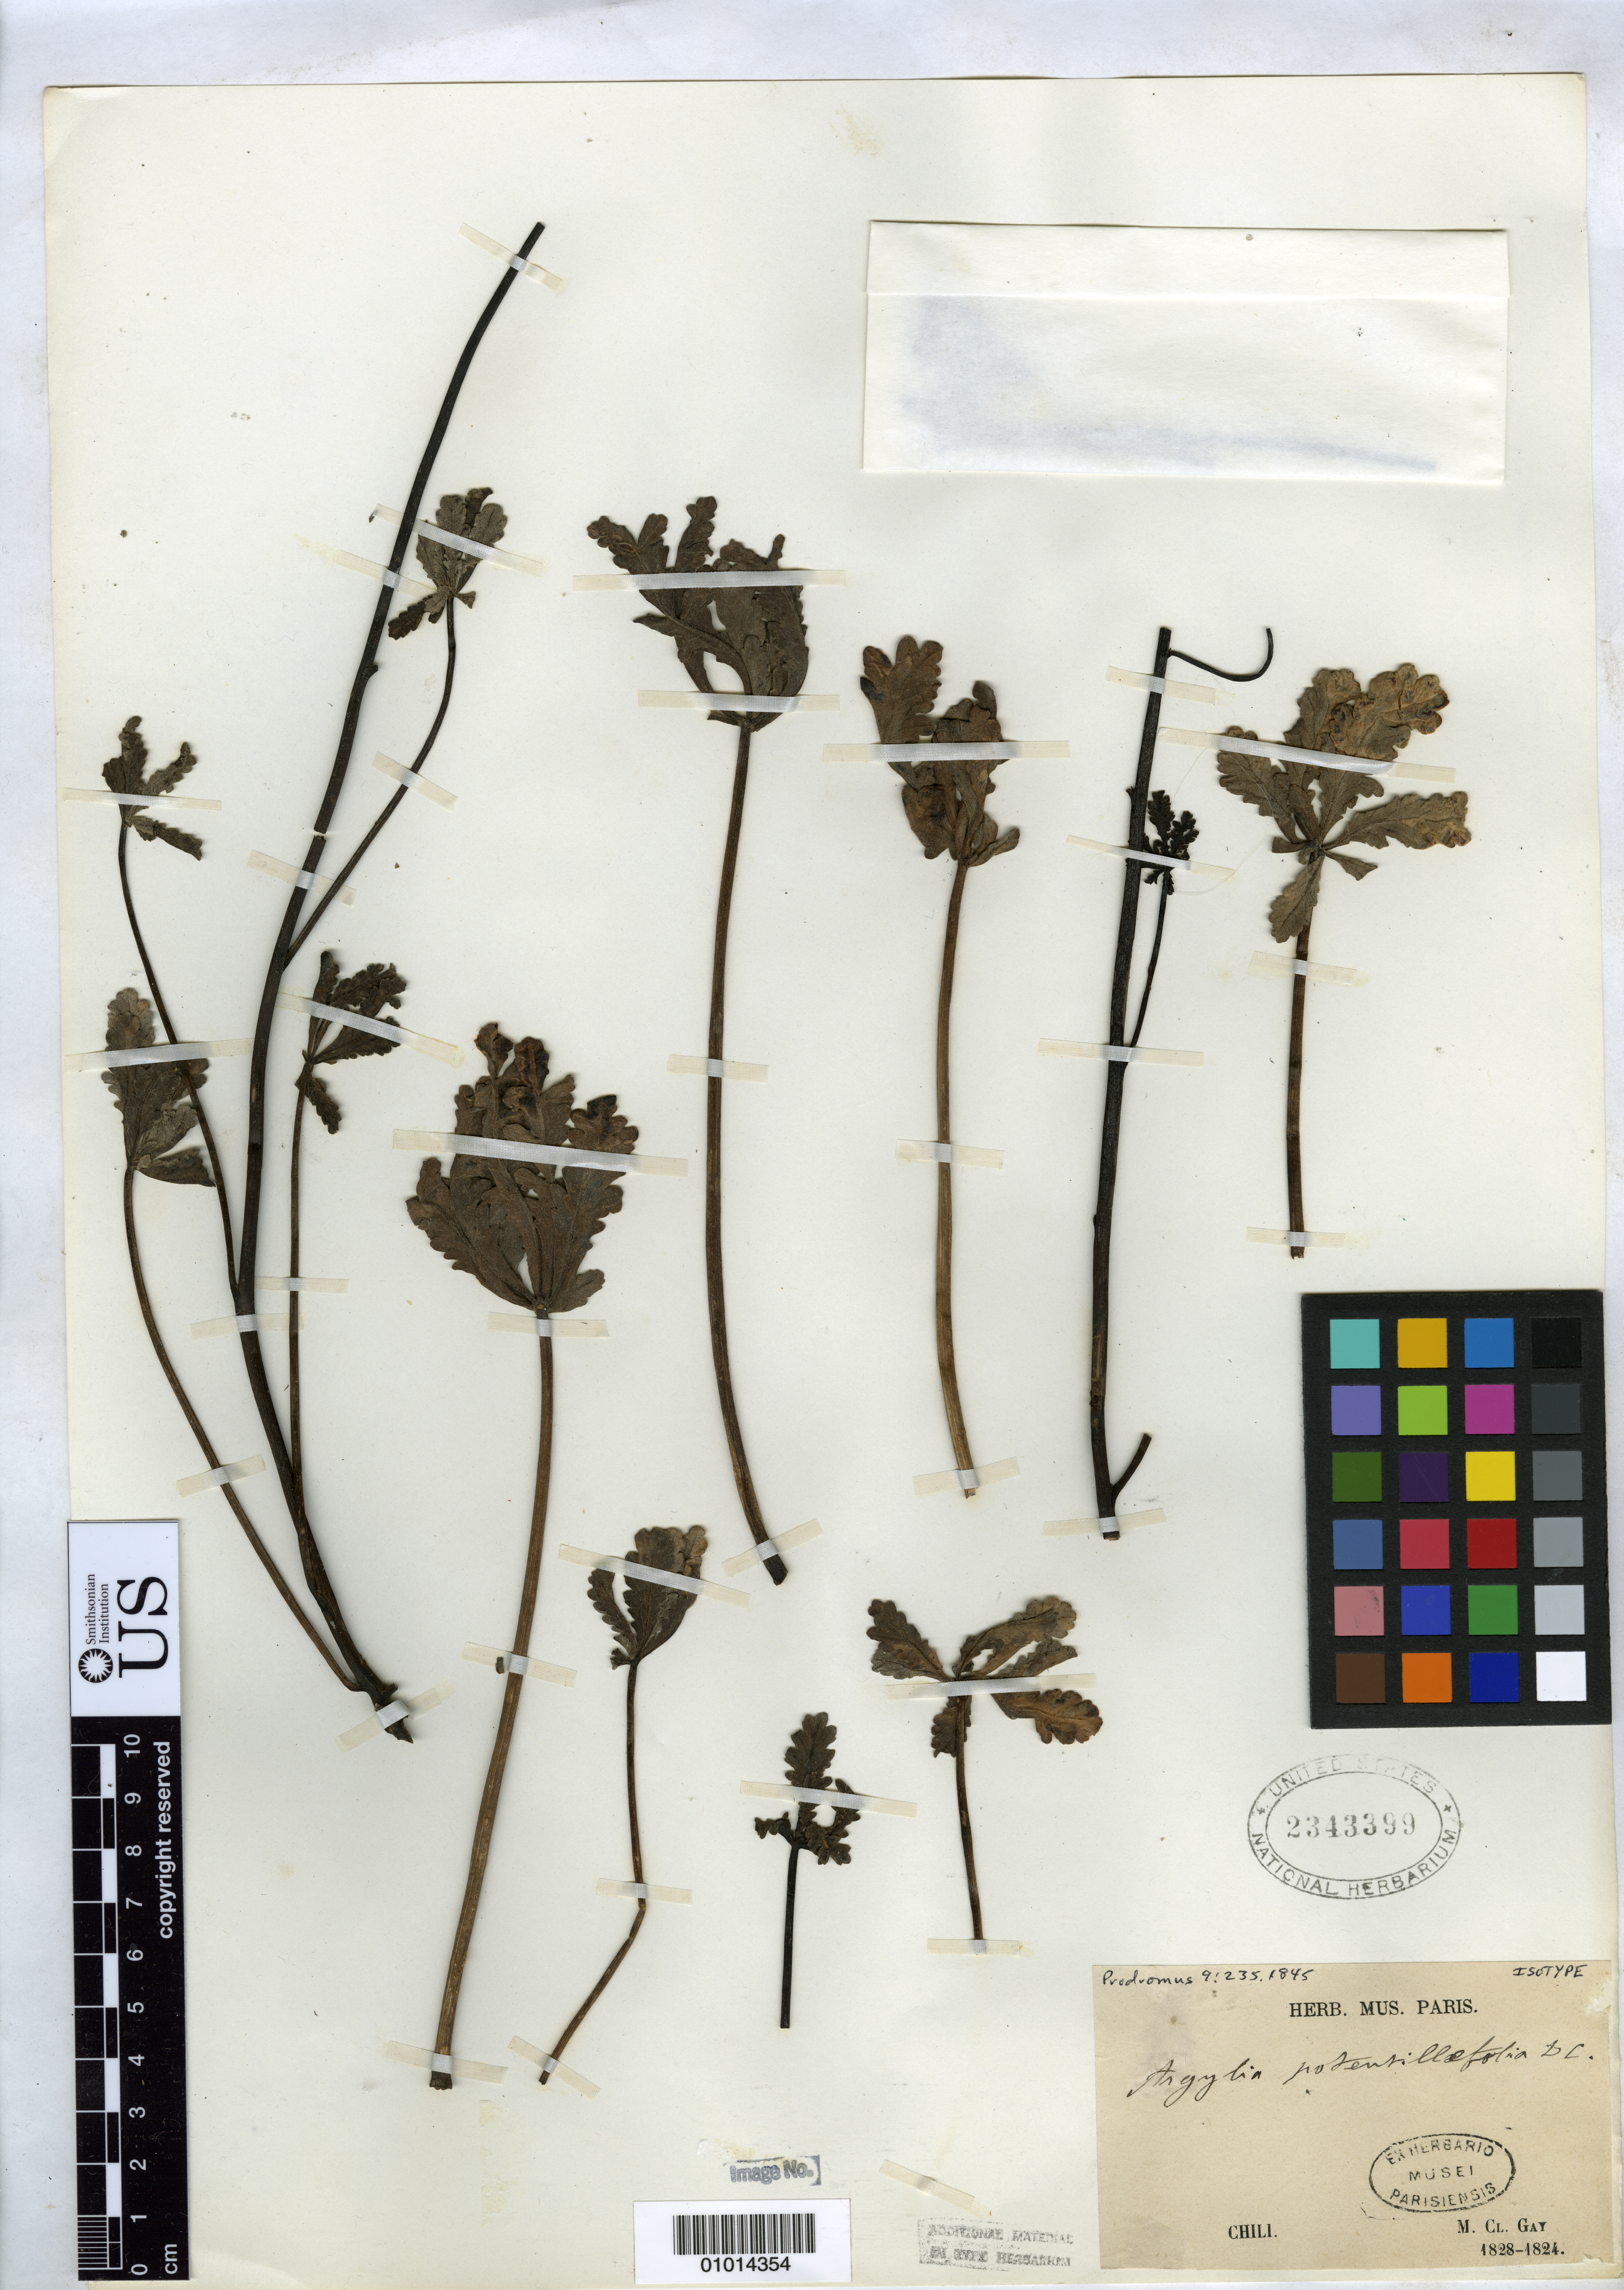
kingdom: Plantae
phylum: Tracheophyta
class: Magnoliopsida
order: Lamiales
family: Bignoniaceae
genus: Argylia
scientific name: Argylia potentillifolia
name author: A. DC. in DC.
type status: Type Collection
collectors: C. Gay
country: Chile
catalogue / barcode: US 2343399